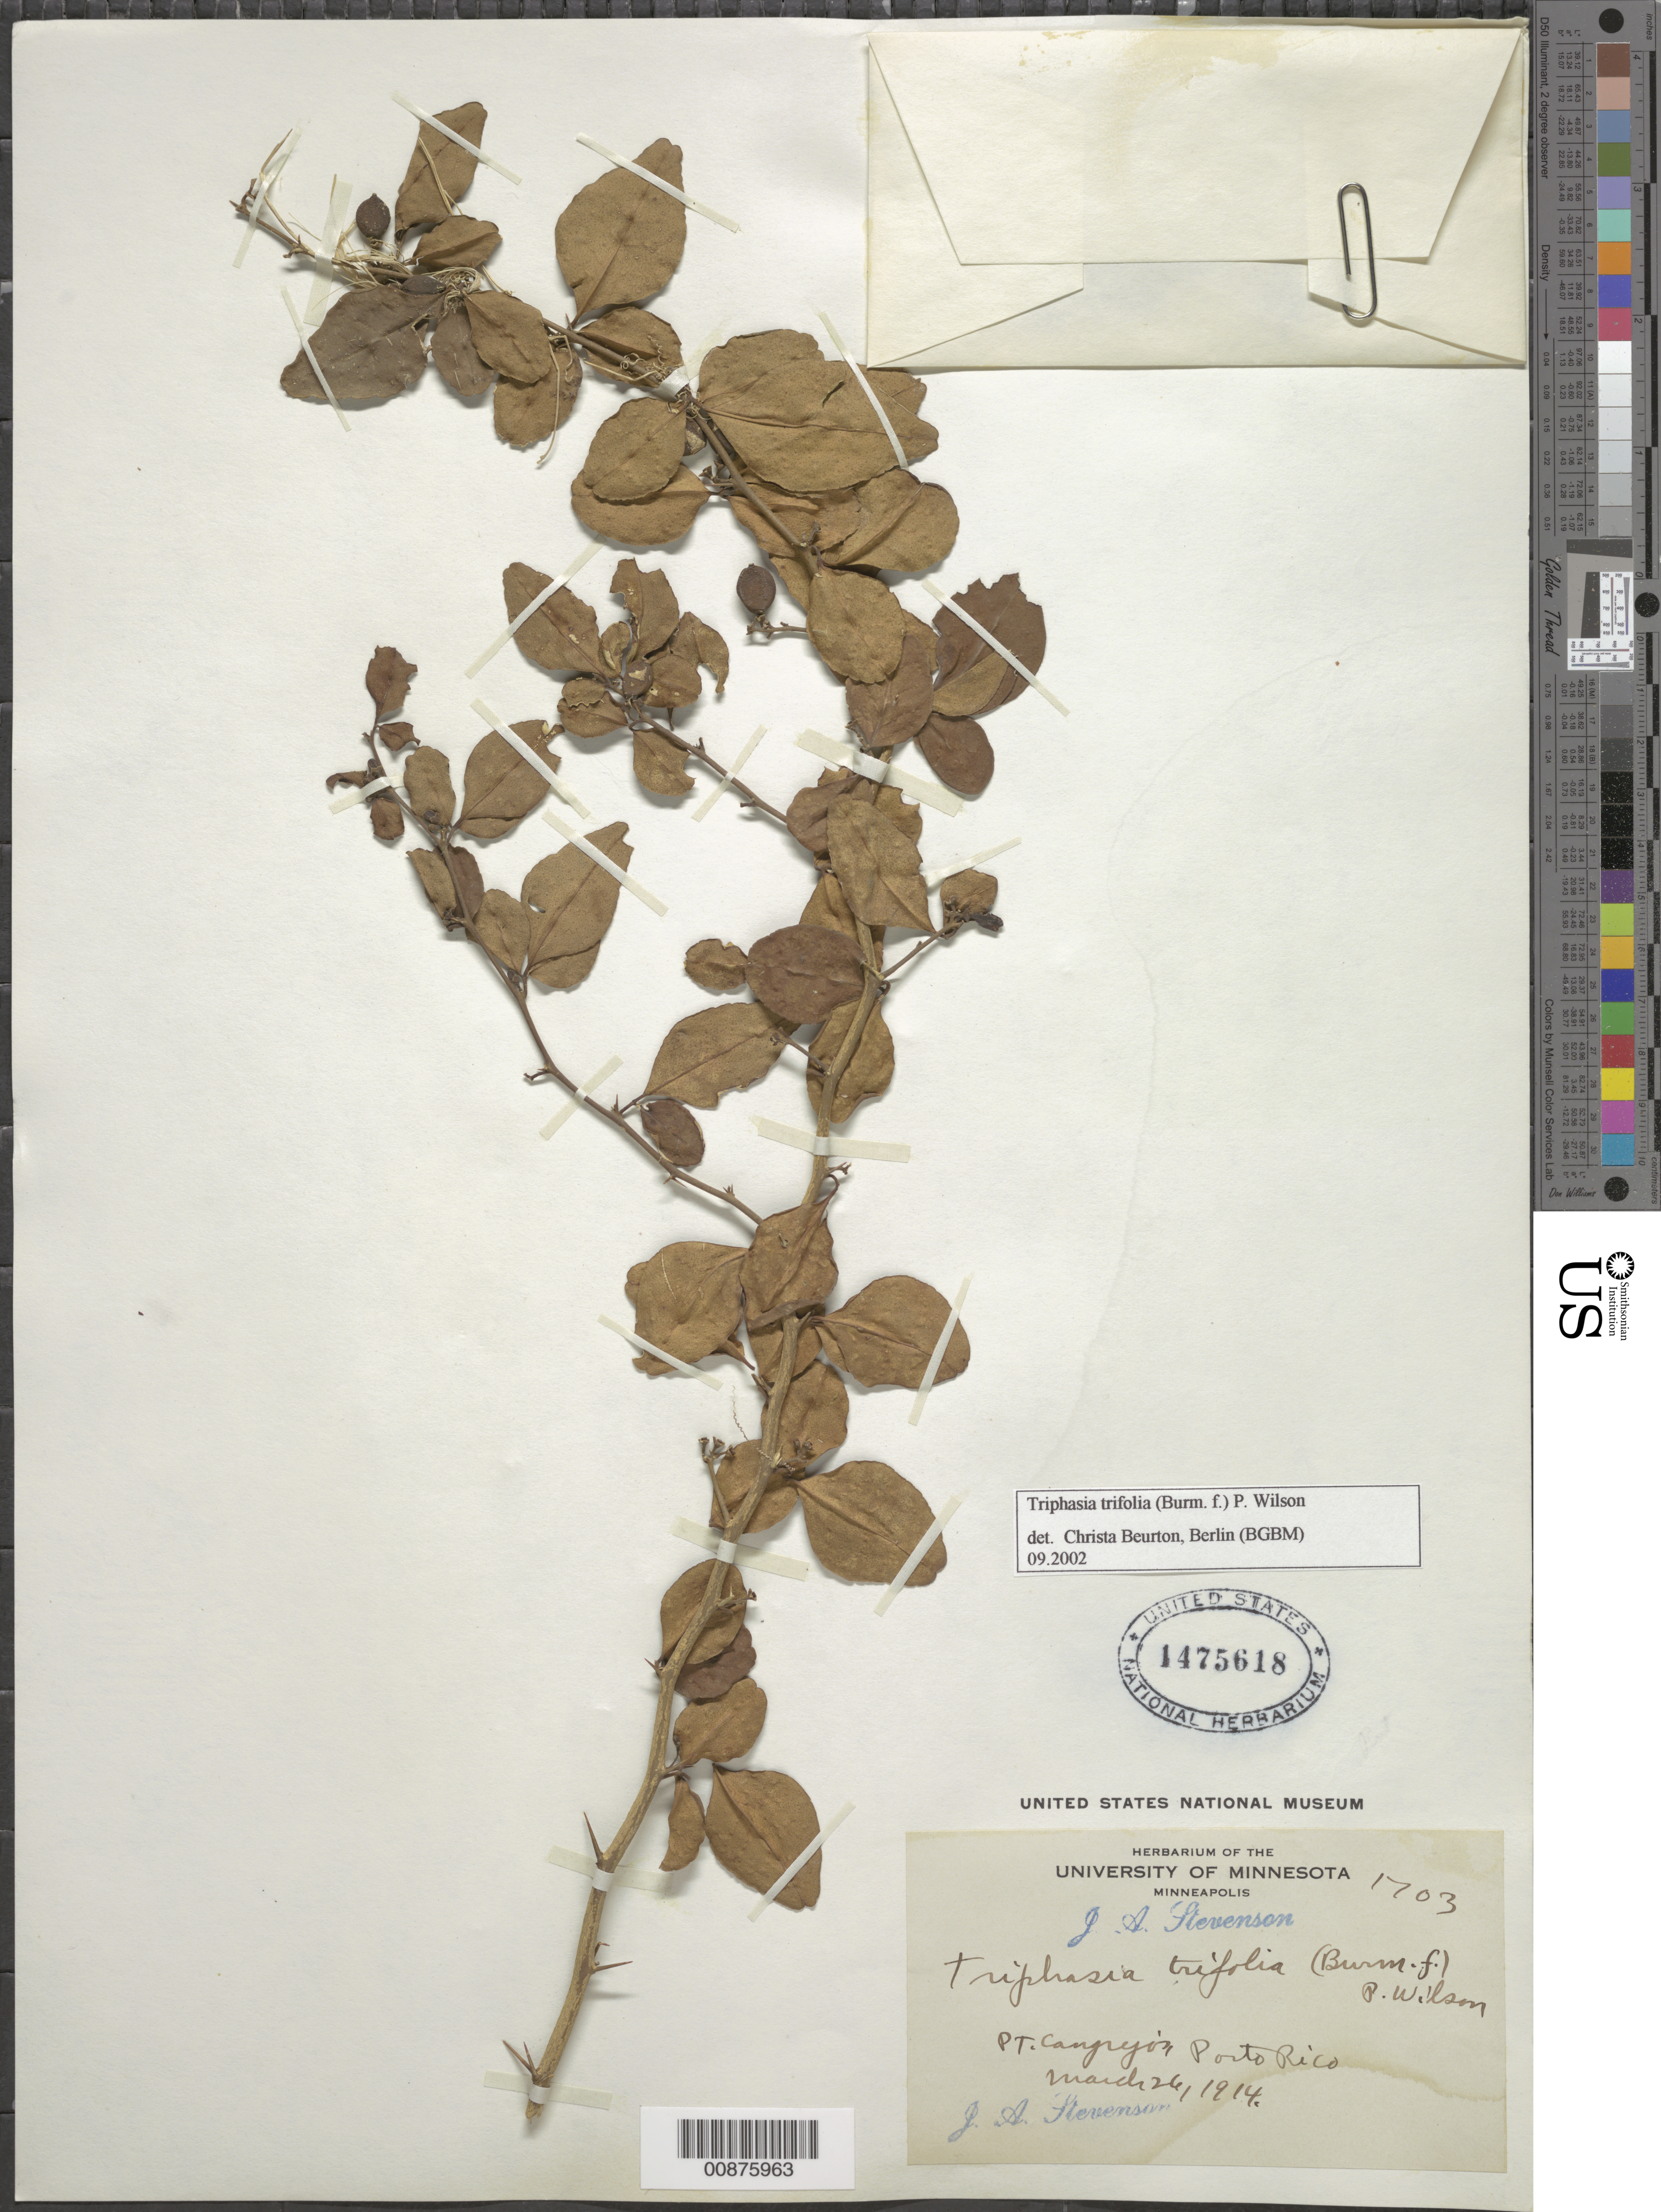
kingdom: Plantae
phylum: Tracheophyta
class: Magnoliopsida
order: Sapindales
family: Rutaceae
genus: Triphasia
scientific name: Triphasia trifolia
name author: (Burm. f.) P. Wilson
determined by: Beurton, C.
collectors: J. Stevenson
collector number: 1703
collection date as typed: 26 Mar 1914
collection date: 1914-03-26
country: Puerto Rico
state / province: carolina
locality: Pt. "Cangrejo"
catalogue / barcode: US 1475618